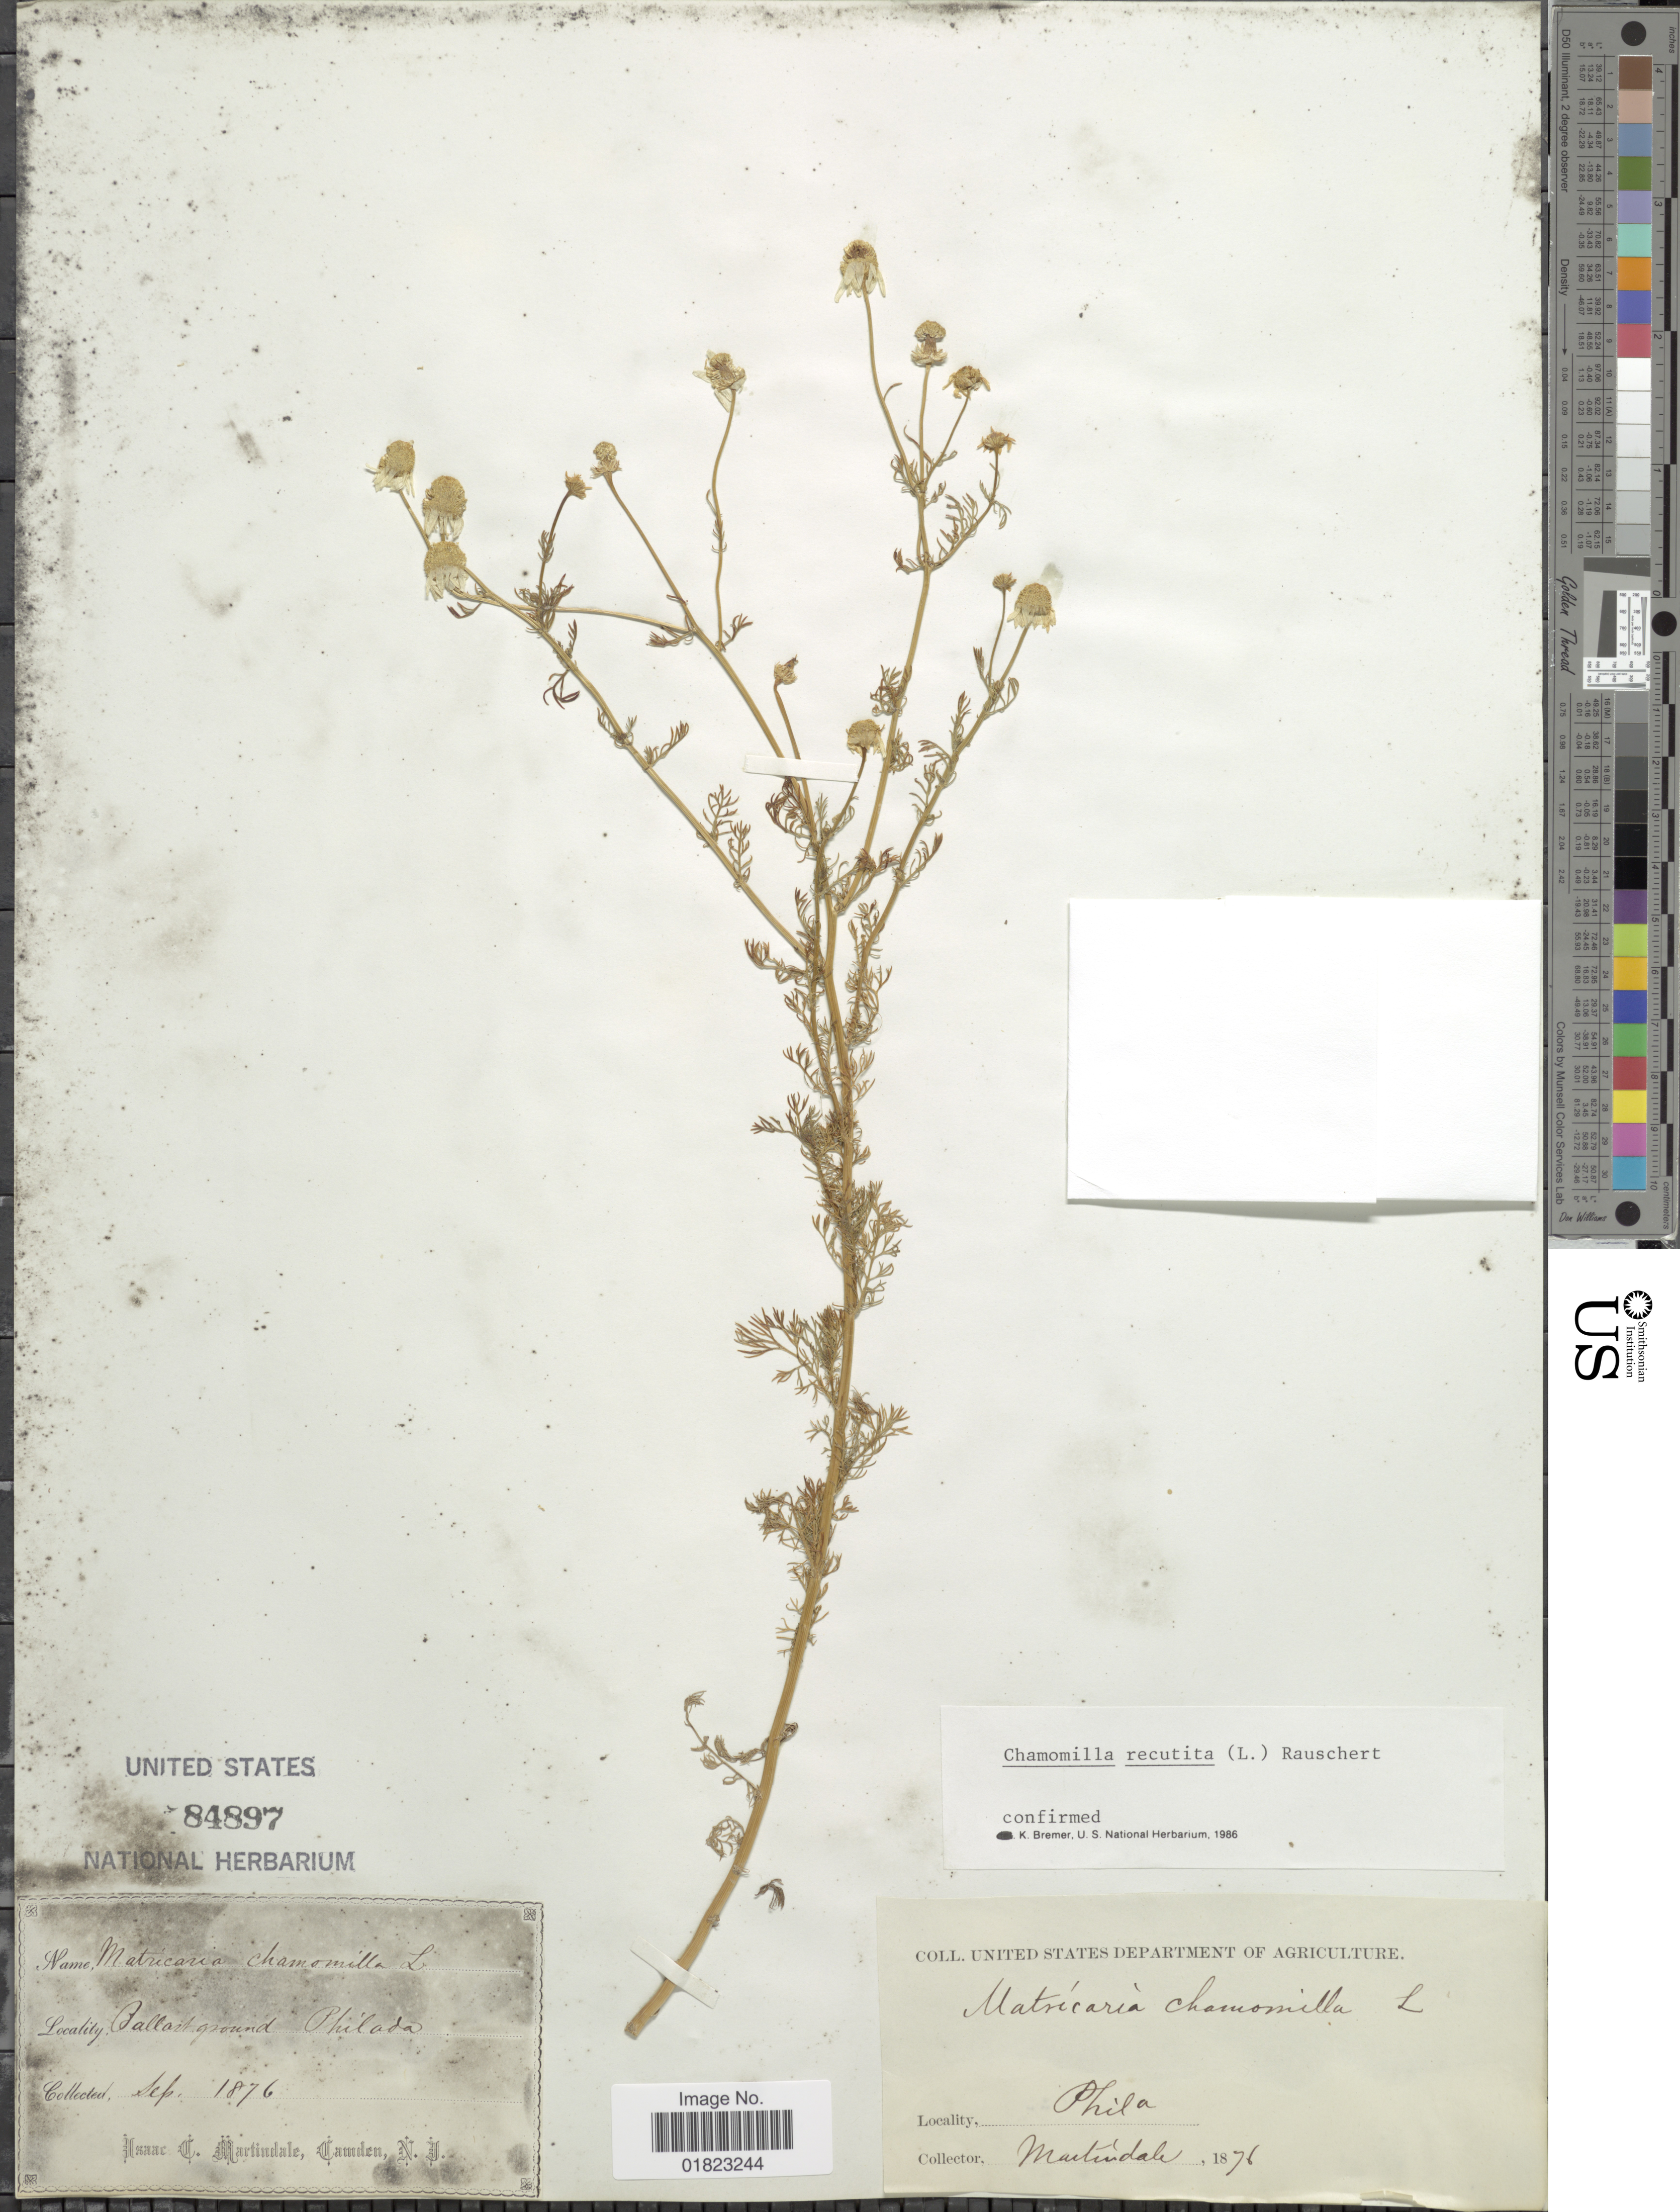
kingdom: Plantae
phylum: Tracheophyta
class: Magnoliopsida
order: Asterales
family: Asteraceae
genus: Matricaria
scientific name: Matricaria recutita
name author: L.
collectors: I. C. Martindale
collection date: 1876-09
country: United States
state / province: Pennsylvania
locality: Ballart ground, Philadelphia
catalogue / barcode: US 84897